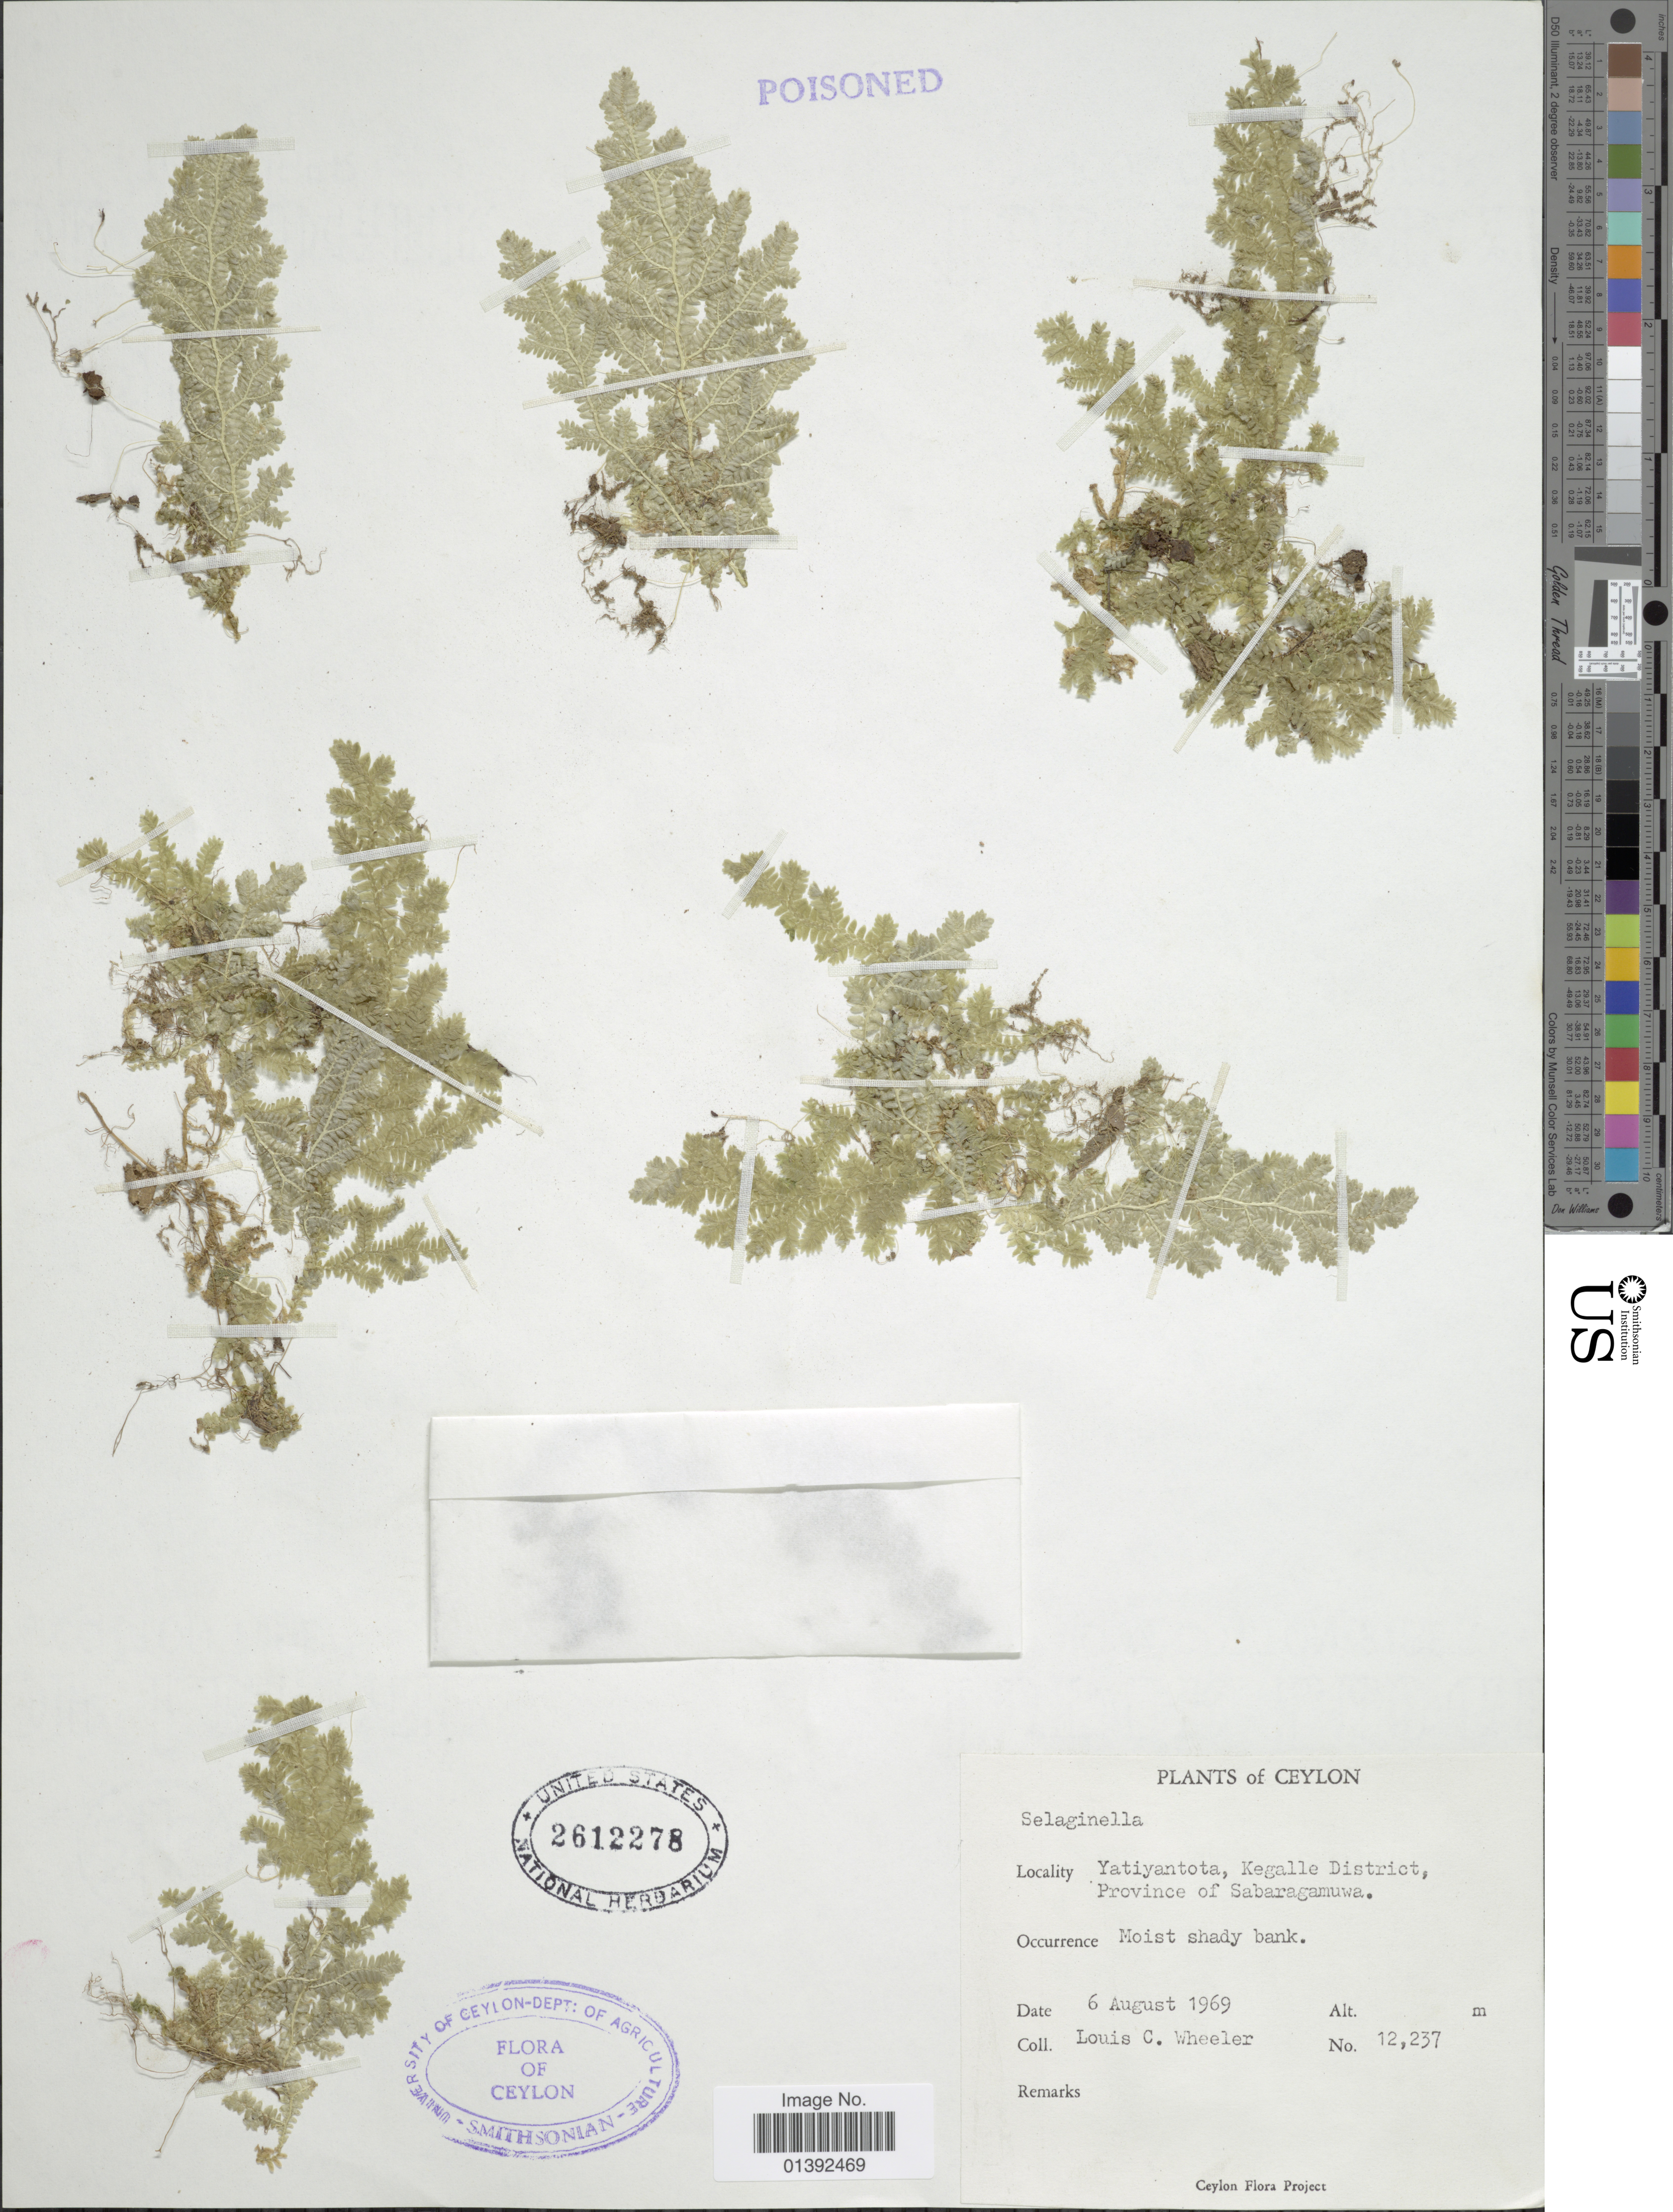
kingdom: Plantae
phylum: Tracheophyta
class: Lycopodiopsida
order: Selaginellales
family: Selaginellaceae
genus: Selaginella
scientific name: Selaginella sp.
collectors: L. C. Wheeler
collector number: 12237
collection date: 1969-08-06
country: Sri Lanka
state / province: Sabaragamuwa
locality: Ceylon, Yatiyantota, Kegalle District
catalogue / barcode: US 2612278